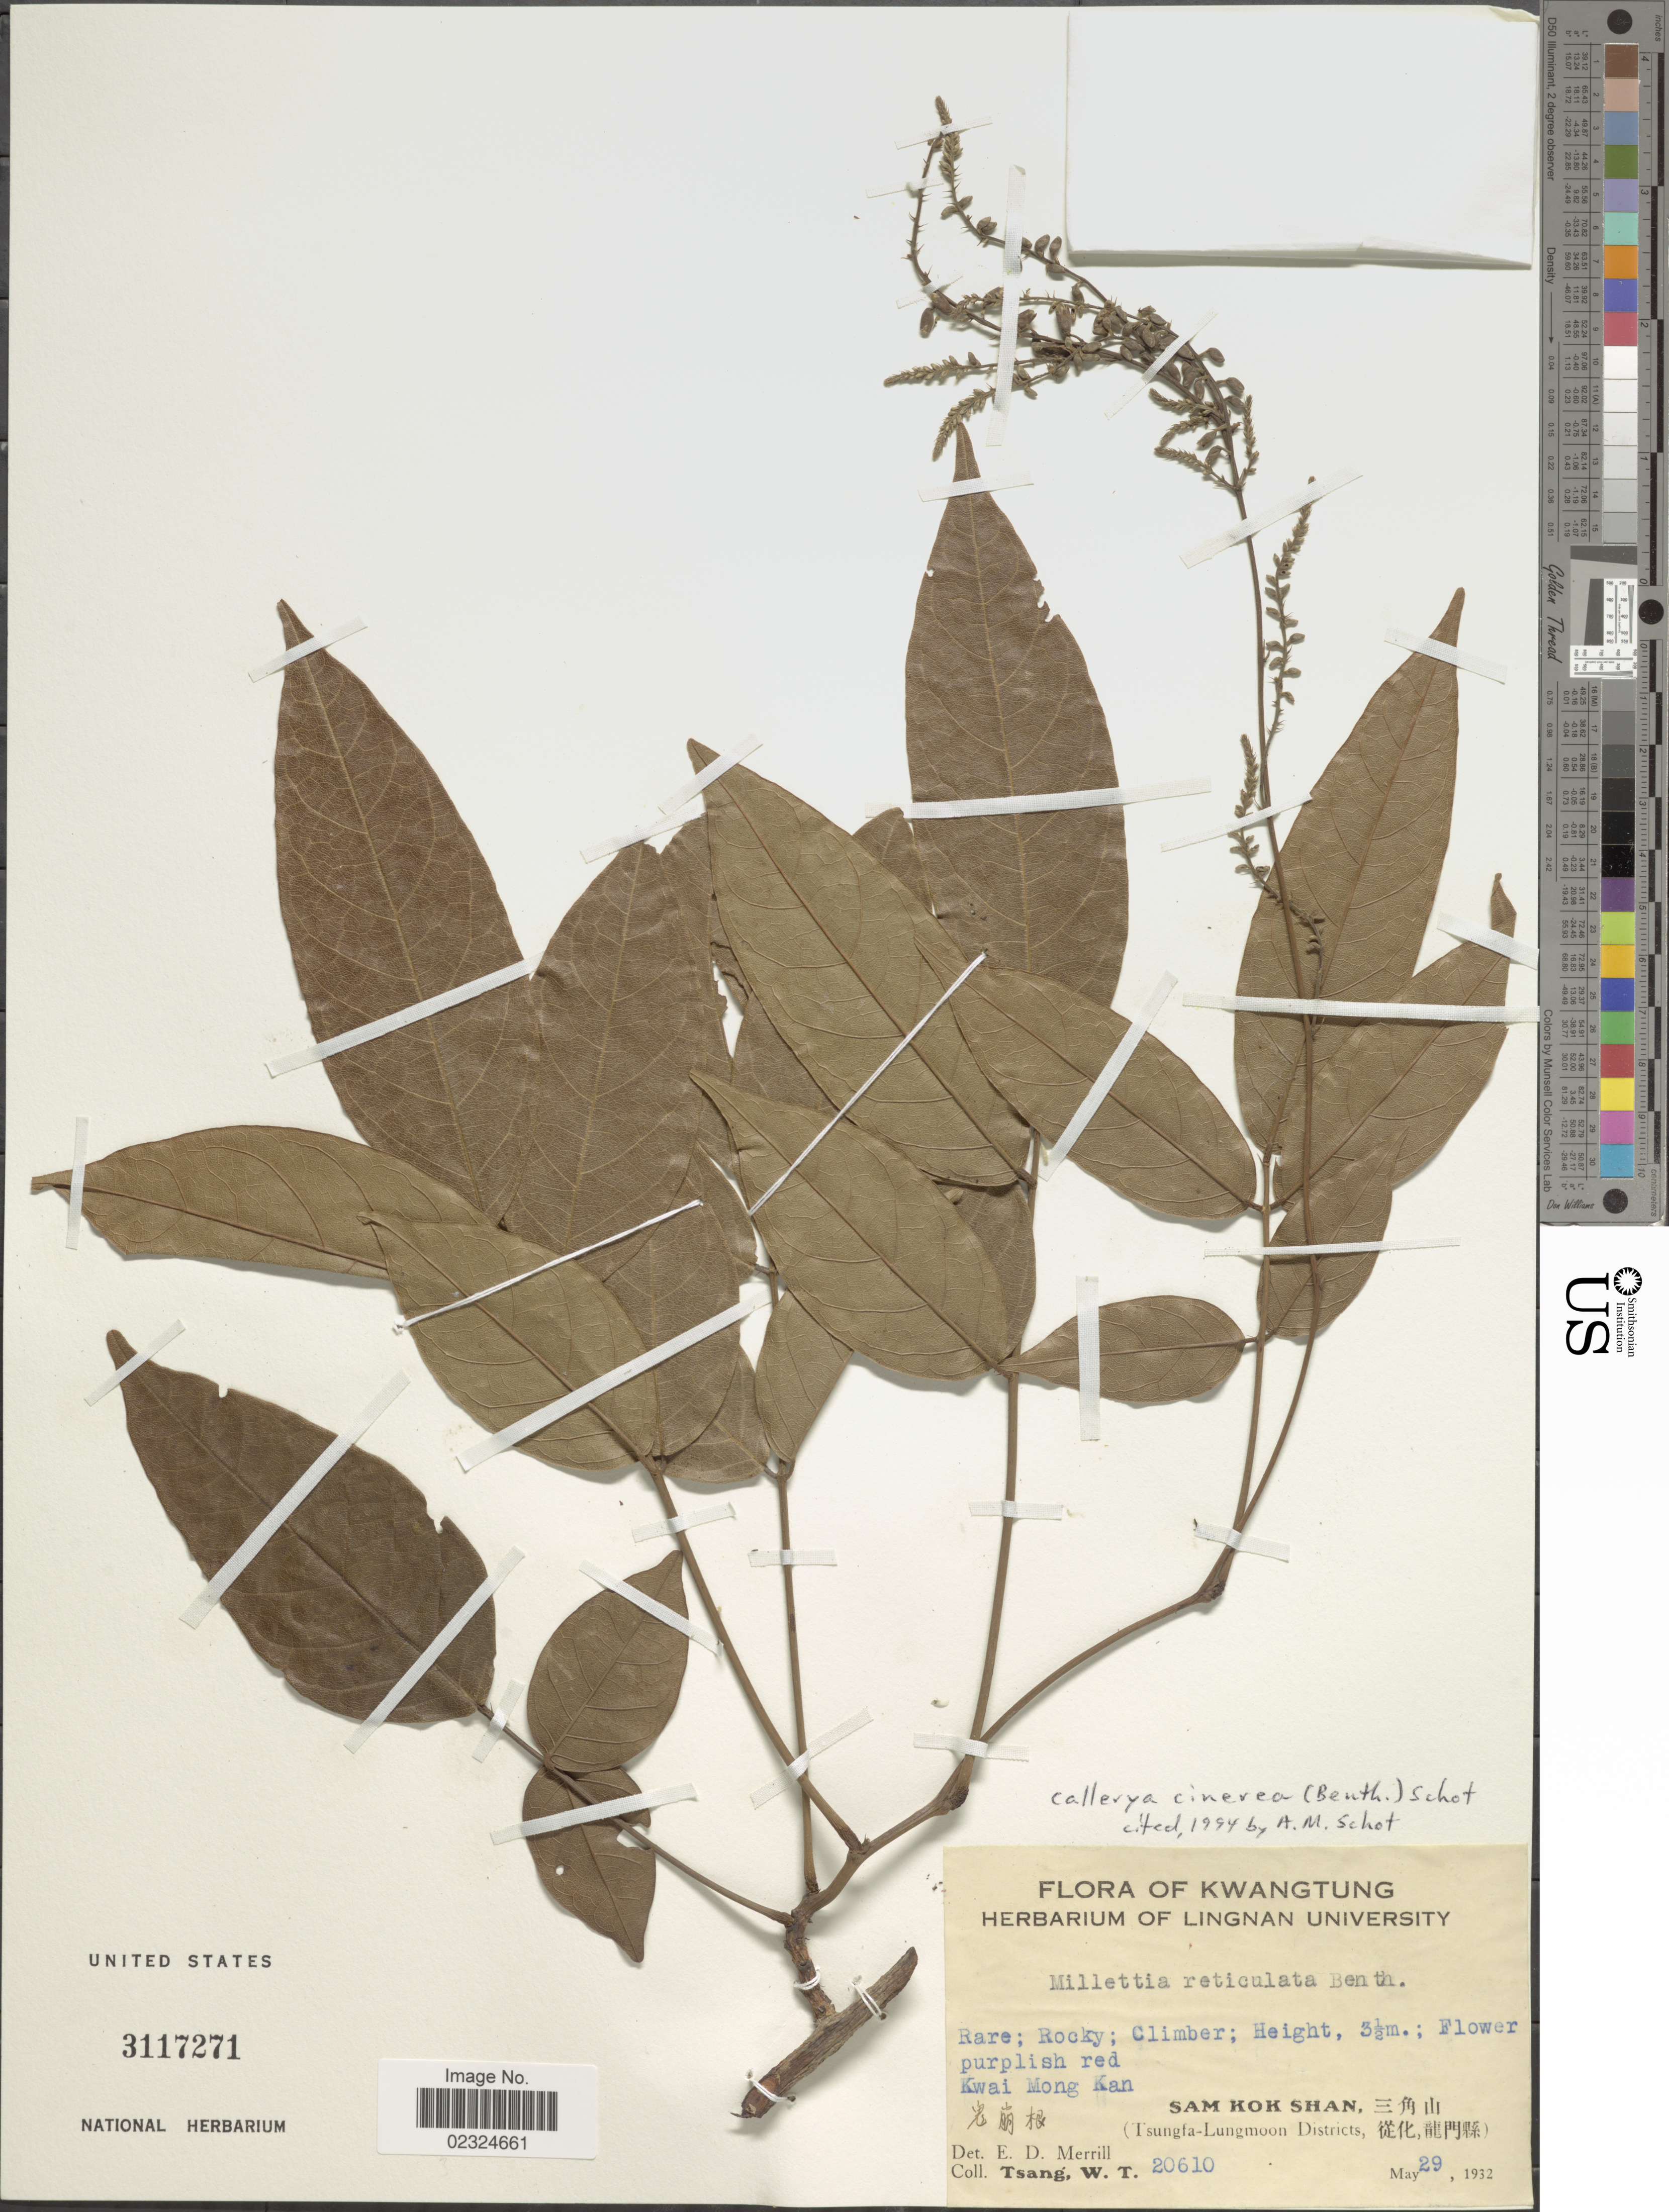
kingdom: Plantae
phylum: Tracheophyta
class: Magnoliopsida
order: Fabales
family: Fabaceae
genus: Callerya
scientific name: Callerya cinerea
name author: (Benth.) Schot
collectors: W. T. Tsang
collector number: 20610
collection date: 1932-05-29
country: China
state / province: Guangdong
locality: Kwangtung, Kwai Mong Kan, Sam Kok Shan (Tsungfa-Lungmoon District)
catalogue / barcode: US 3117271